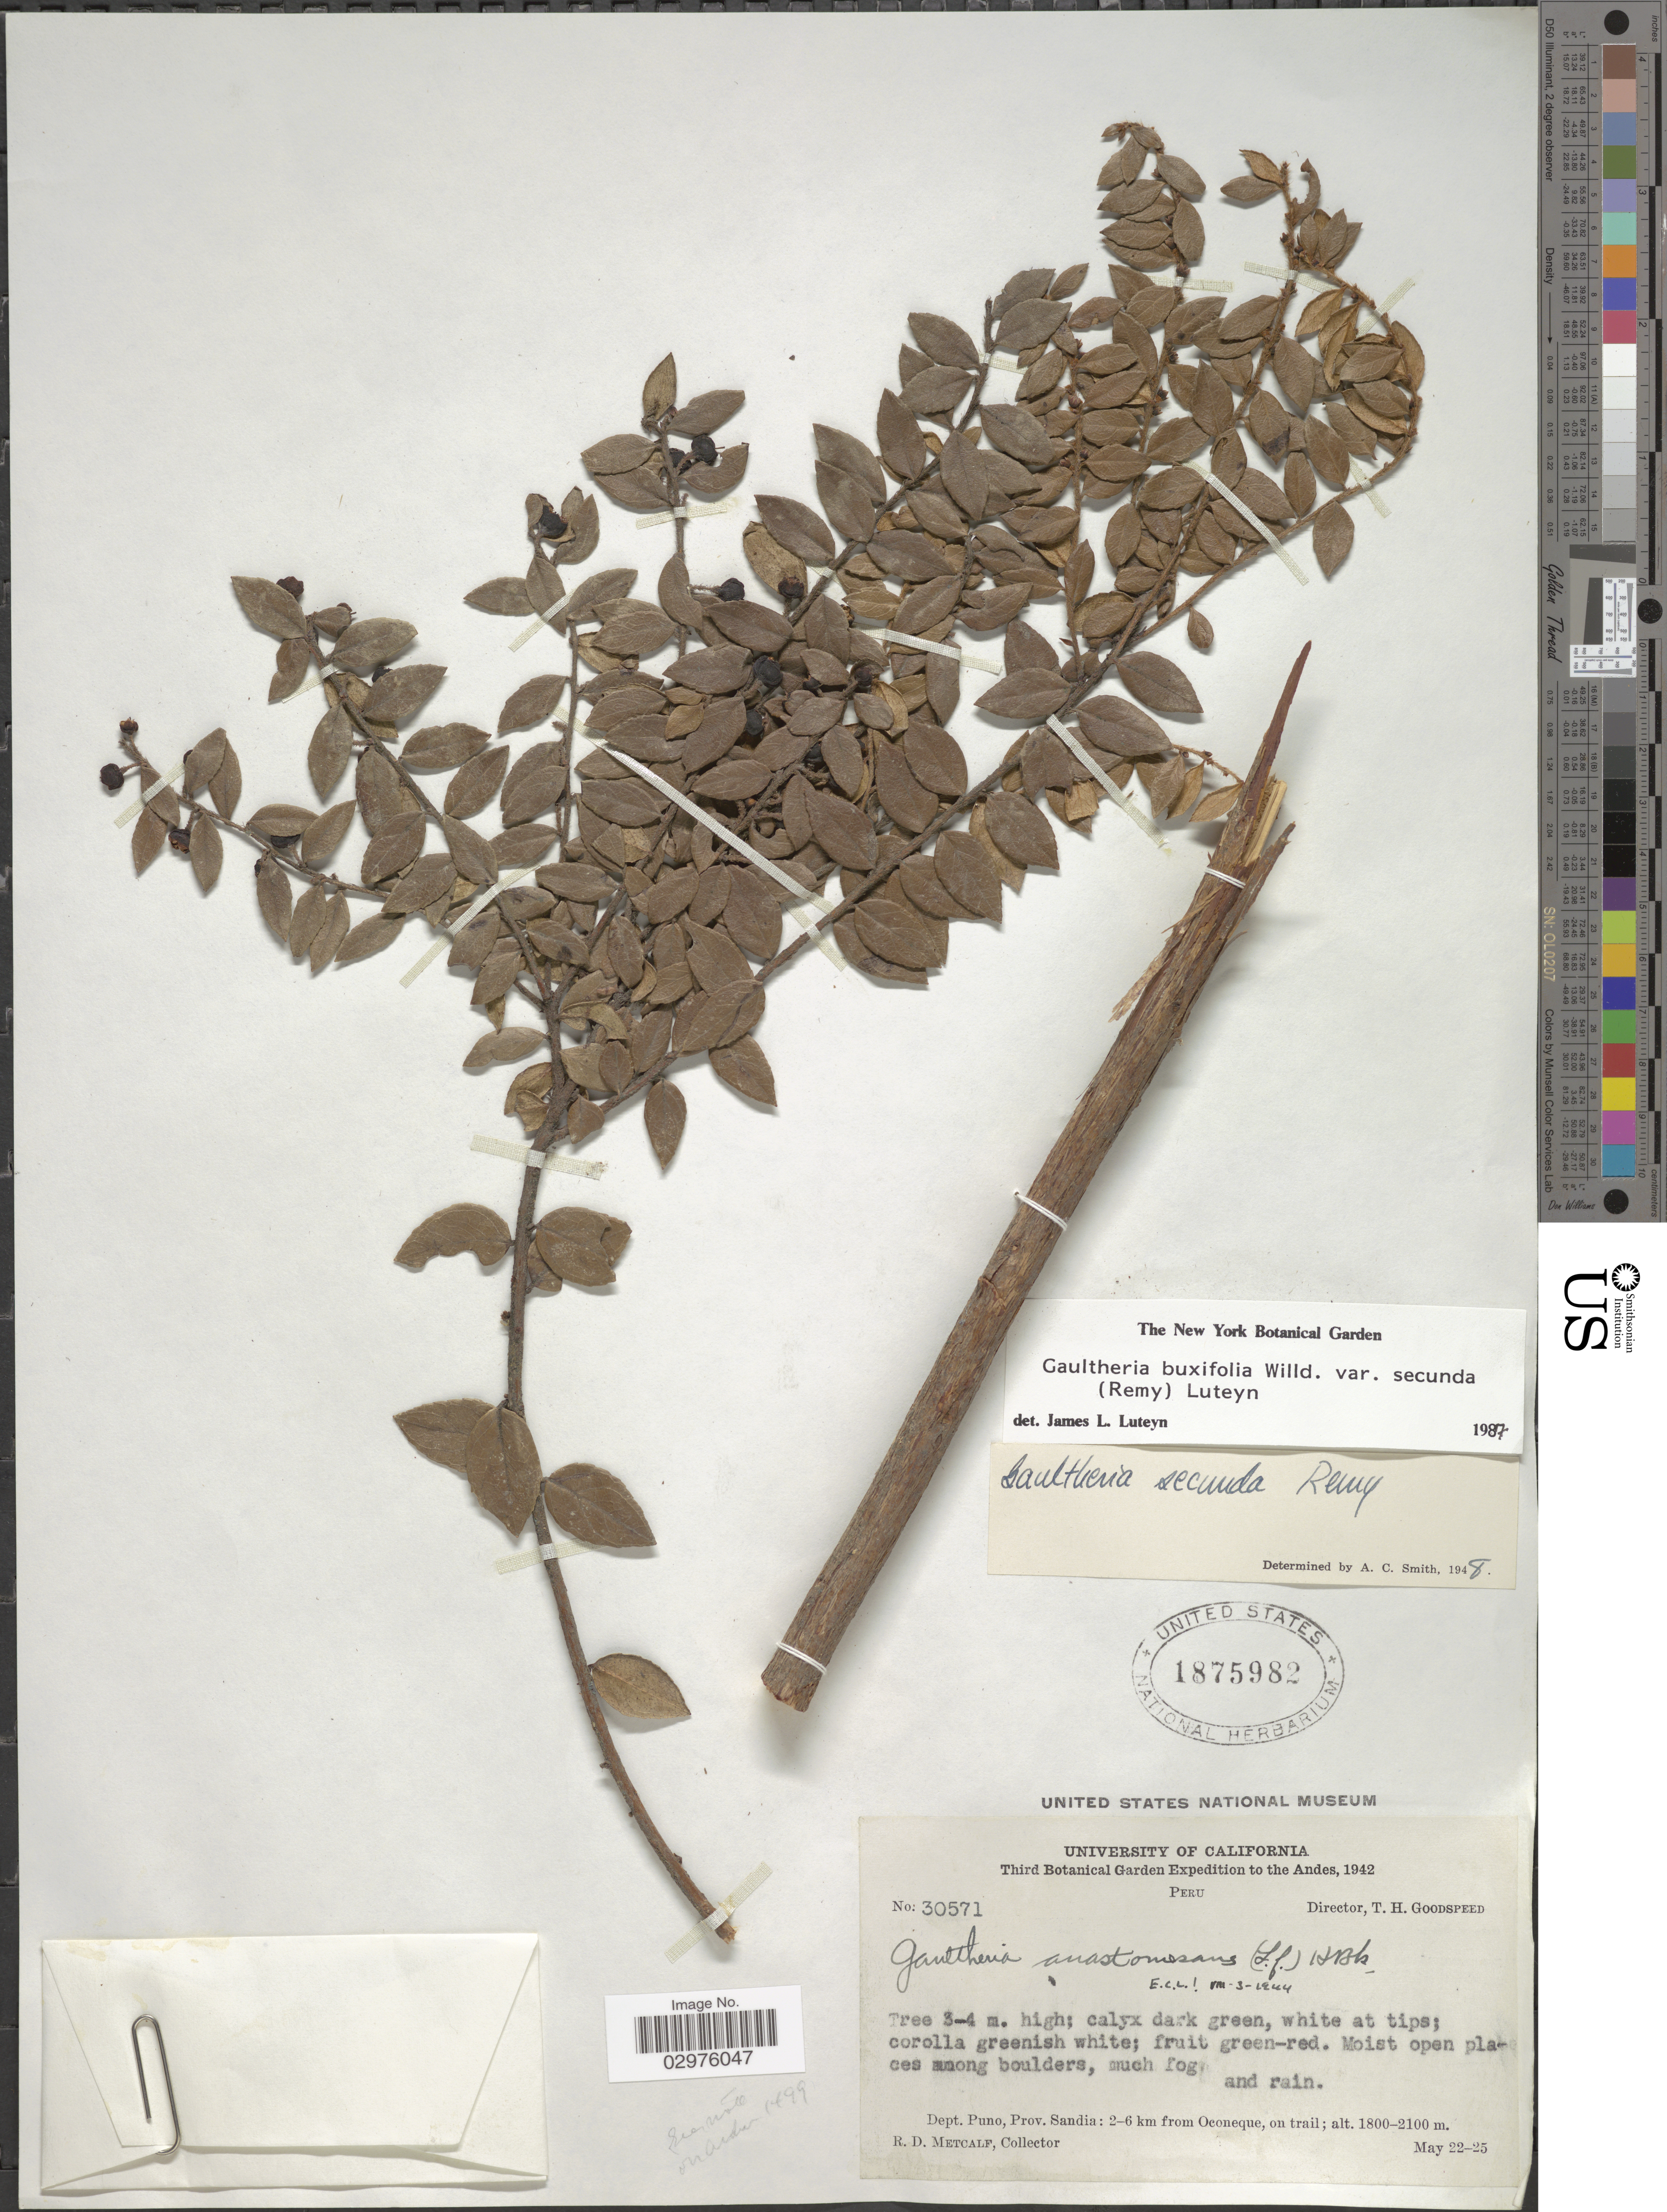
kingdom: Plantae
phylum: Tracheophyta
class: Magnoliopsida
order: Ericales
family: Ericaceae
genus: Gaultheria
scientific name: Gaultheria buxifolia var. secunda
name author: (J. Rémy) Luteyn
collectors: R. D. Metcalf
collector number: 30571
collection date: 1942-05-22/1942-05-25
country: Peru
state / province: Puno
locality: Andes. Dept. Puno, Prov. Sandia: 2-6 km from Oconeque, on trail.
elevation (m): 1800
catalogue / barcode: US 1875982